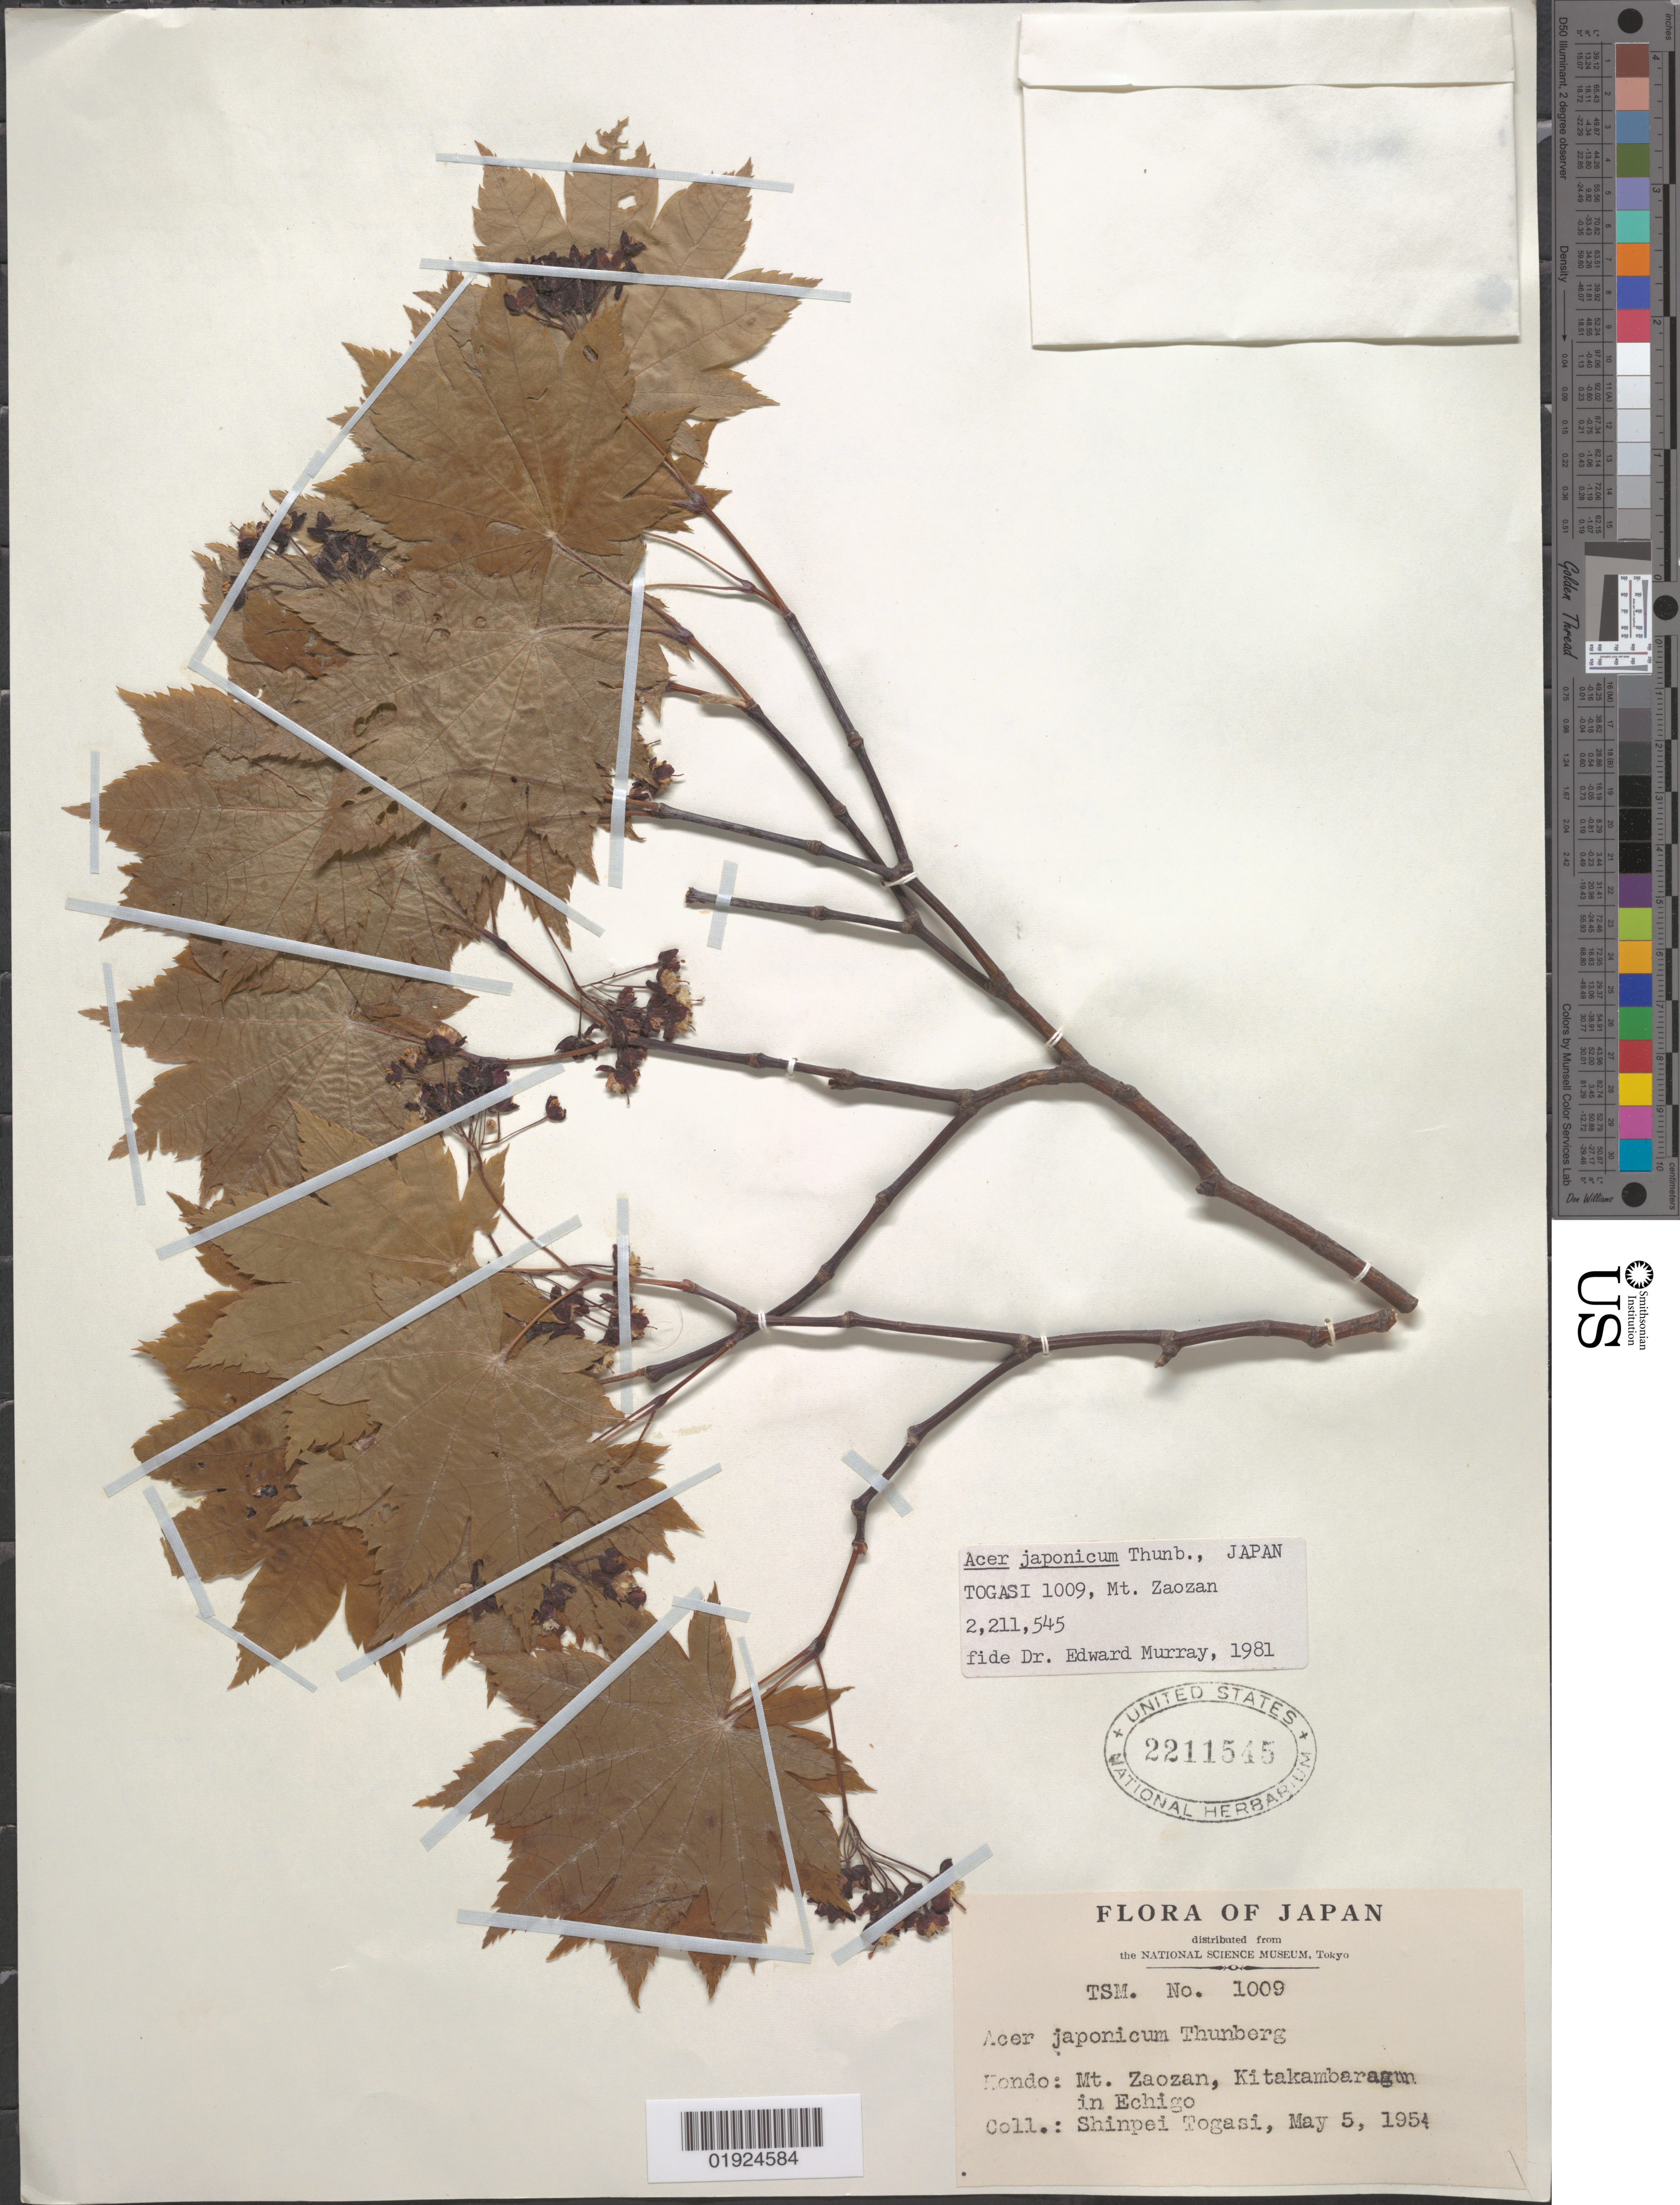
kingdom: Plantae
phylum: Tracheophyta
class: Magnoliopsida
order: Sapindales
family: Sapindaceae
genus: Acer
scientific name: Acer japonicum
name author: Thunb.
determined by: Murray, Edward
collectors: S. Togasi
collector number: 1009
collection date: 1954-05-05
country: Japan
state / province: Niigata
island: Honshu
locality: Mt. Zaozan, Kitakambaragun in Echigo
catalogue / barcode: US 2211545